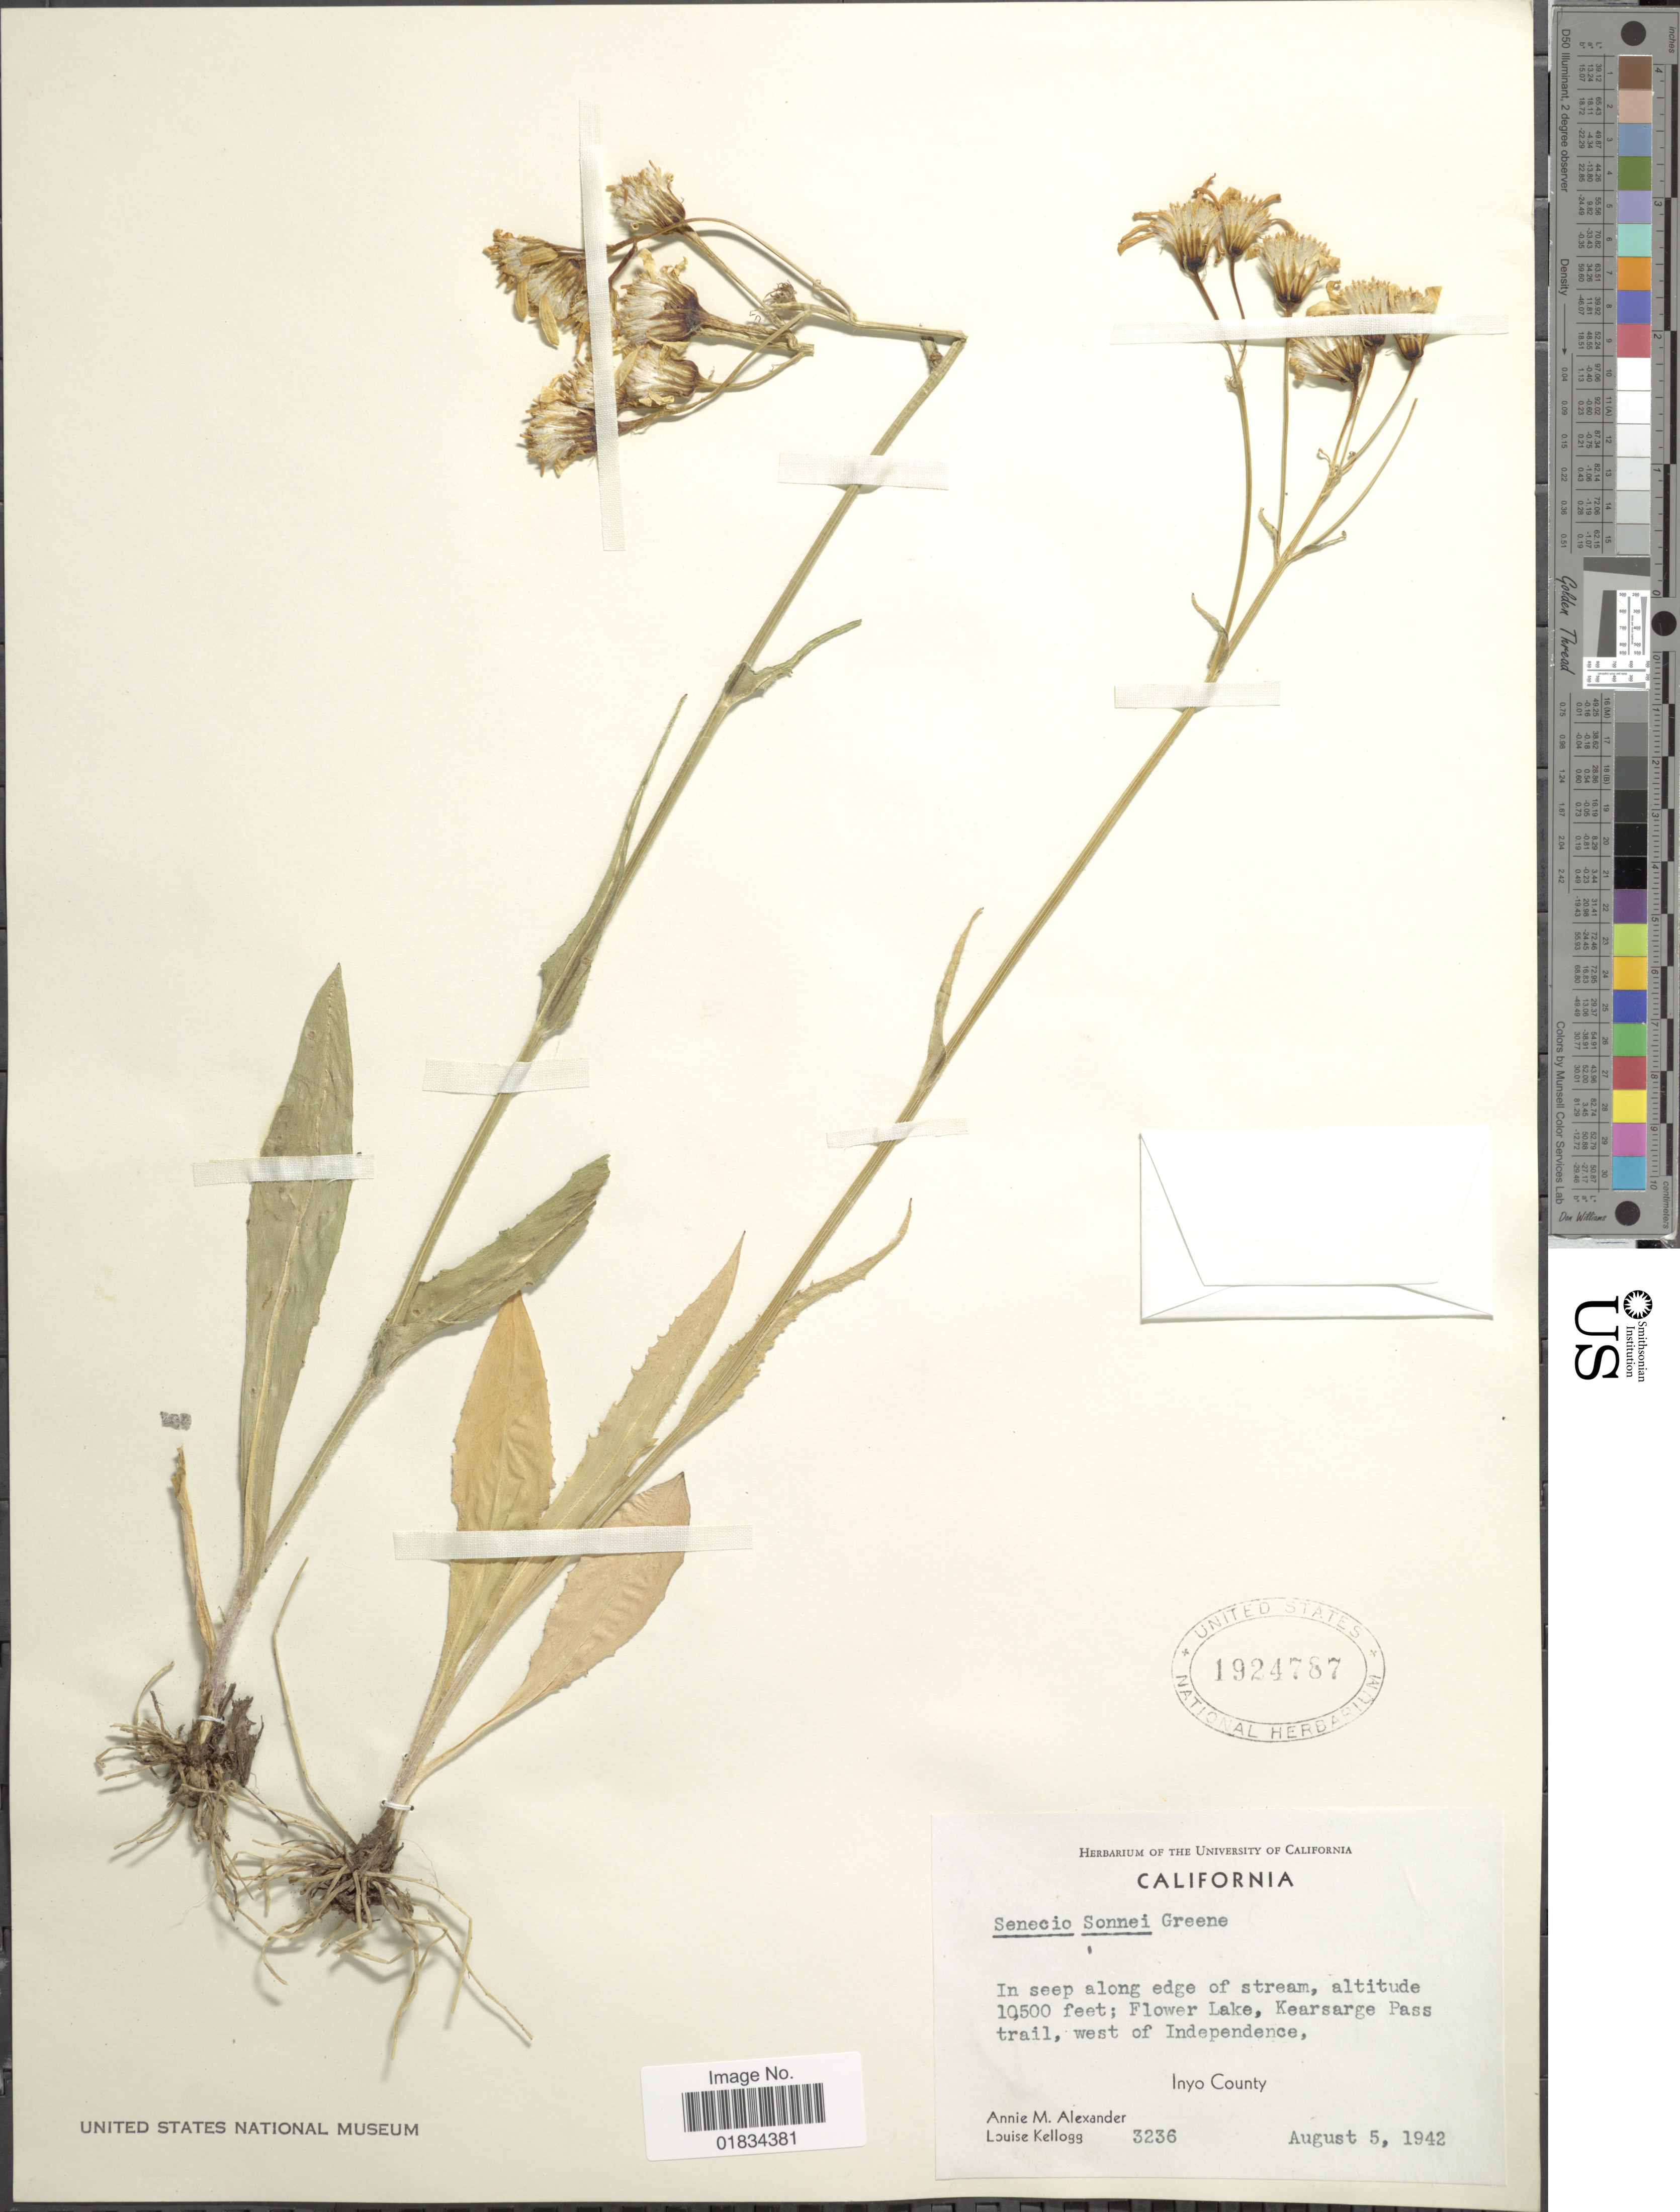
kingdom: Plantae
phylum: Tracheophyta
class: Magnoliopsida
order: Asterales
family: Asteraceae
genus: Senecio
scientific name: Senecio integerrimus var. major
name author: (A. Gray) Cronq.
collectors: A. M. Alexander & L. Kellogg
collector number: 3236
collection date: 1942-08-05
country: United States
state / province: California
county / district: Inyo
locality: Flower Lake, Kearsarge Pass trail, west of Independance. Inyo County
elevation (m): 3200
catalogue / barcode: US 1924787